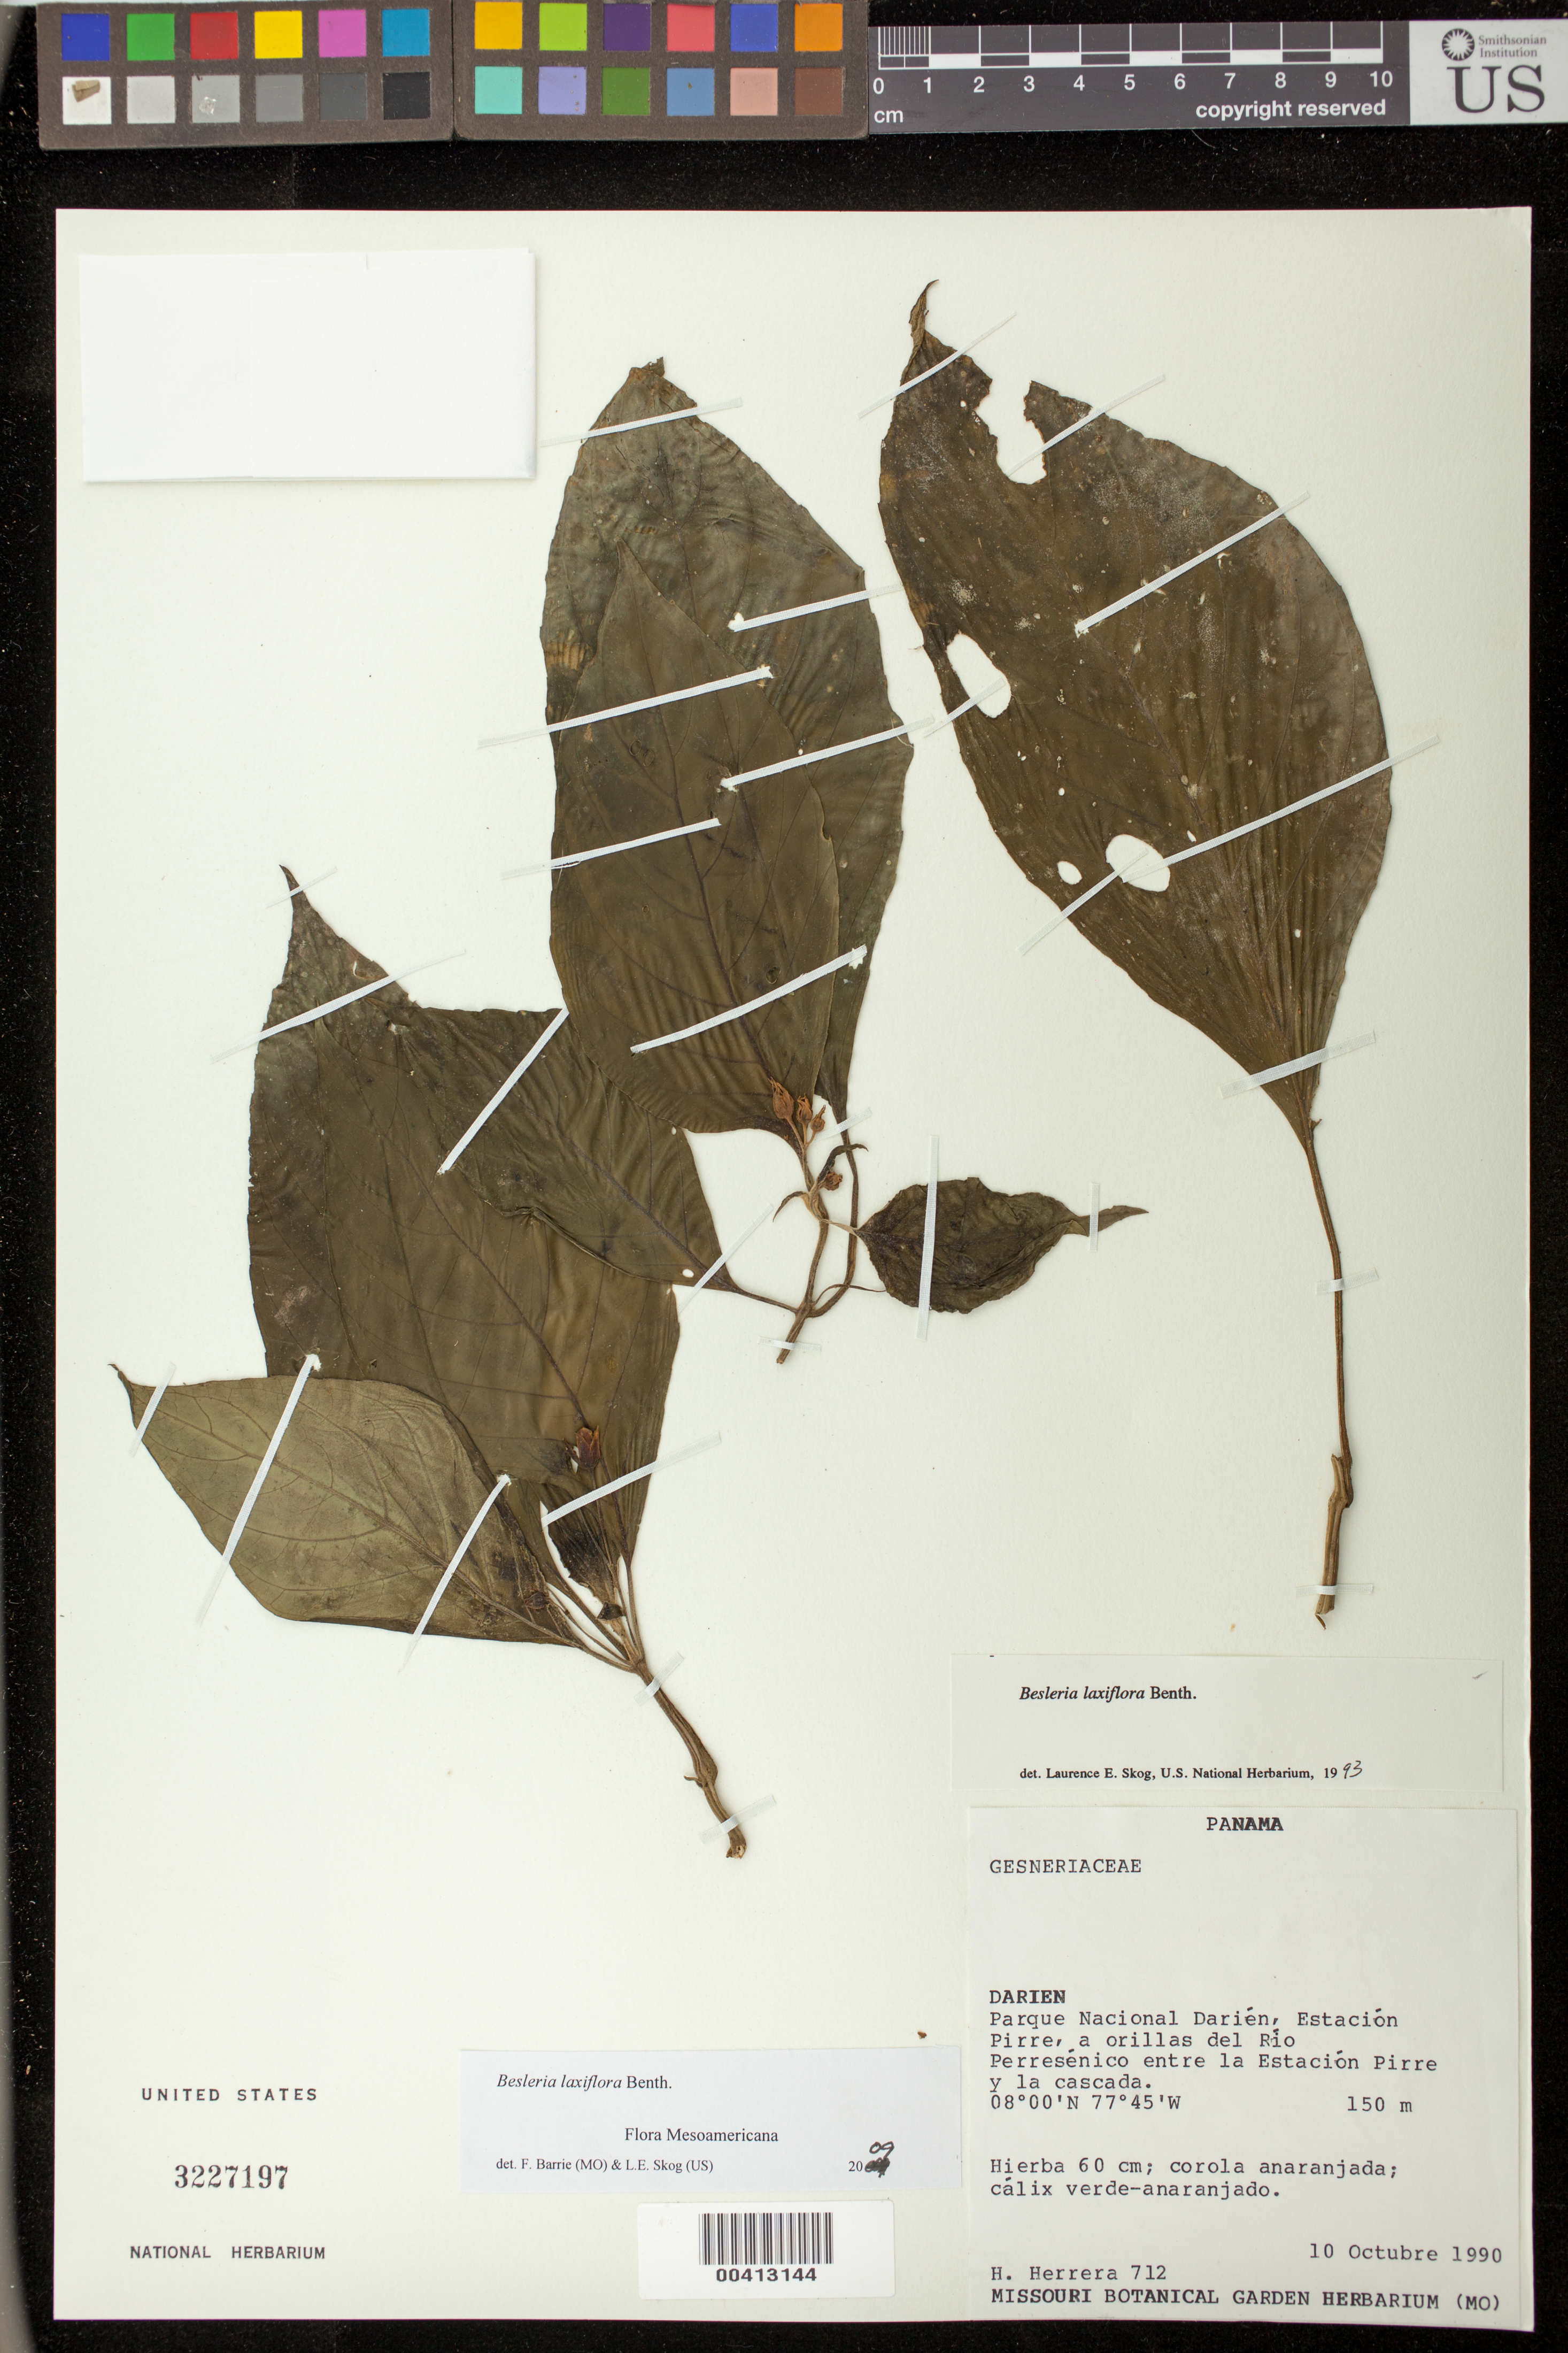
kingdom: Plantae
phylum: Tracheophyta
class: Magnoliopsida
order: Lamiales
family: Gesneriaceae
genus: Besleria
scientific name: Besleria laxiflora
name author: Benth.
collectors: H. Herrera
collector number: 712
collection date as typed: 10 Oct 1990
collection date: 1990-10-10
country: Panama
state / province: Darién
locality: Darien National Park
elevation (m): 150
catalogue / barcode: US 3227197